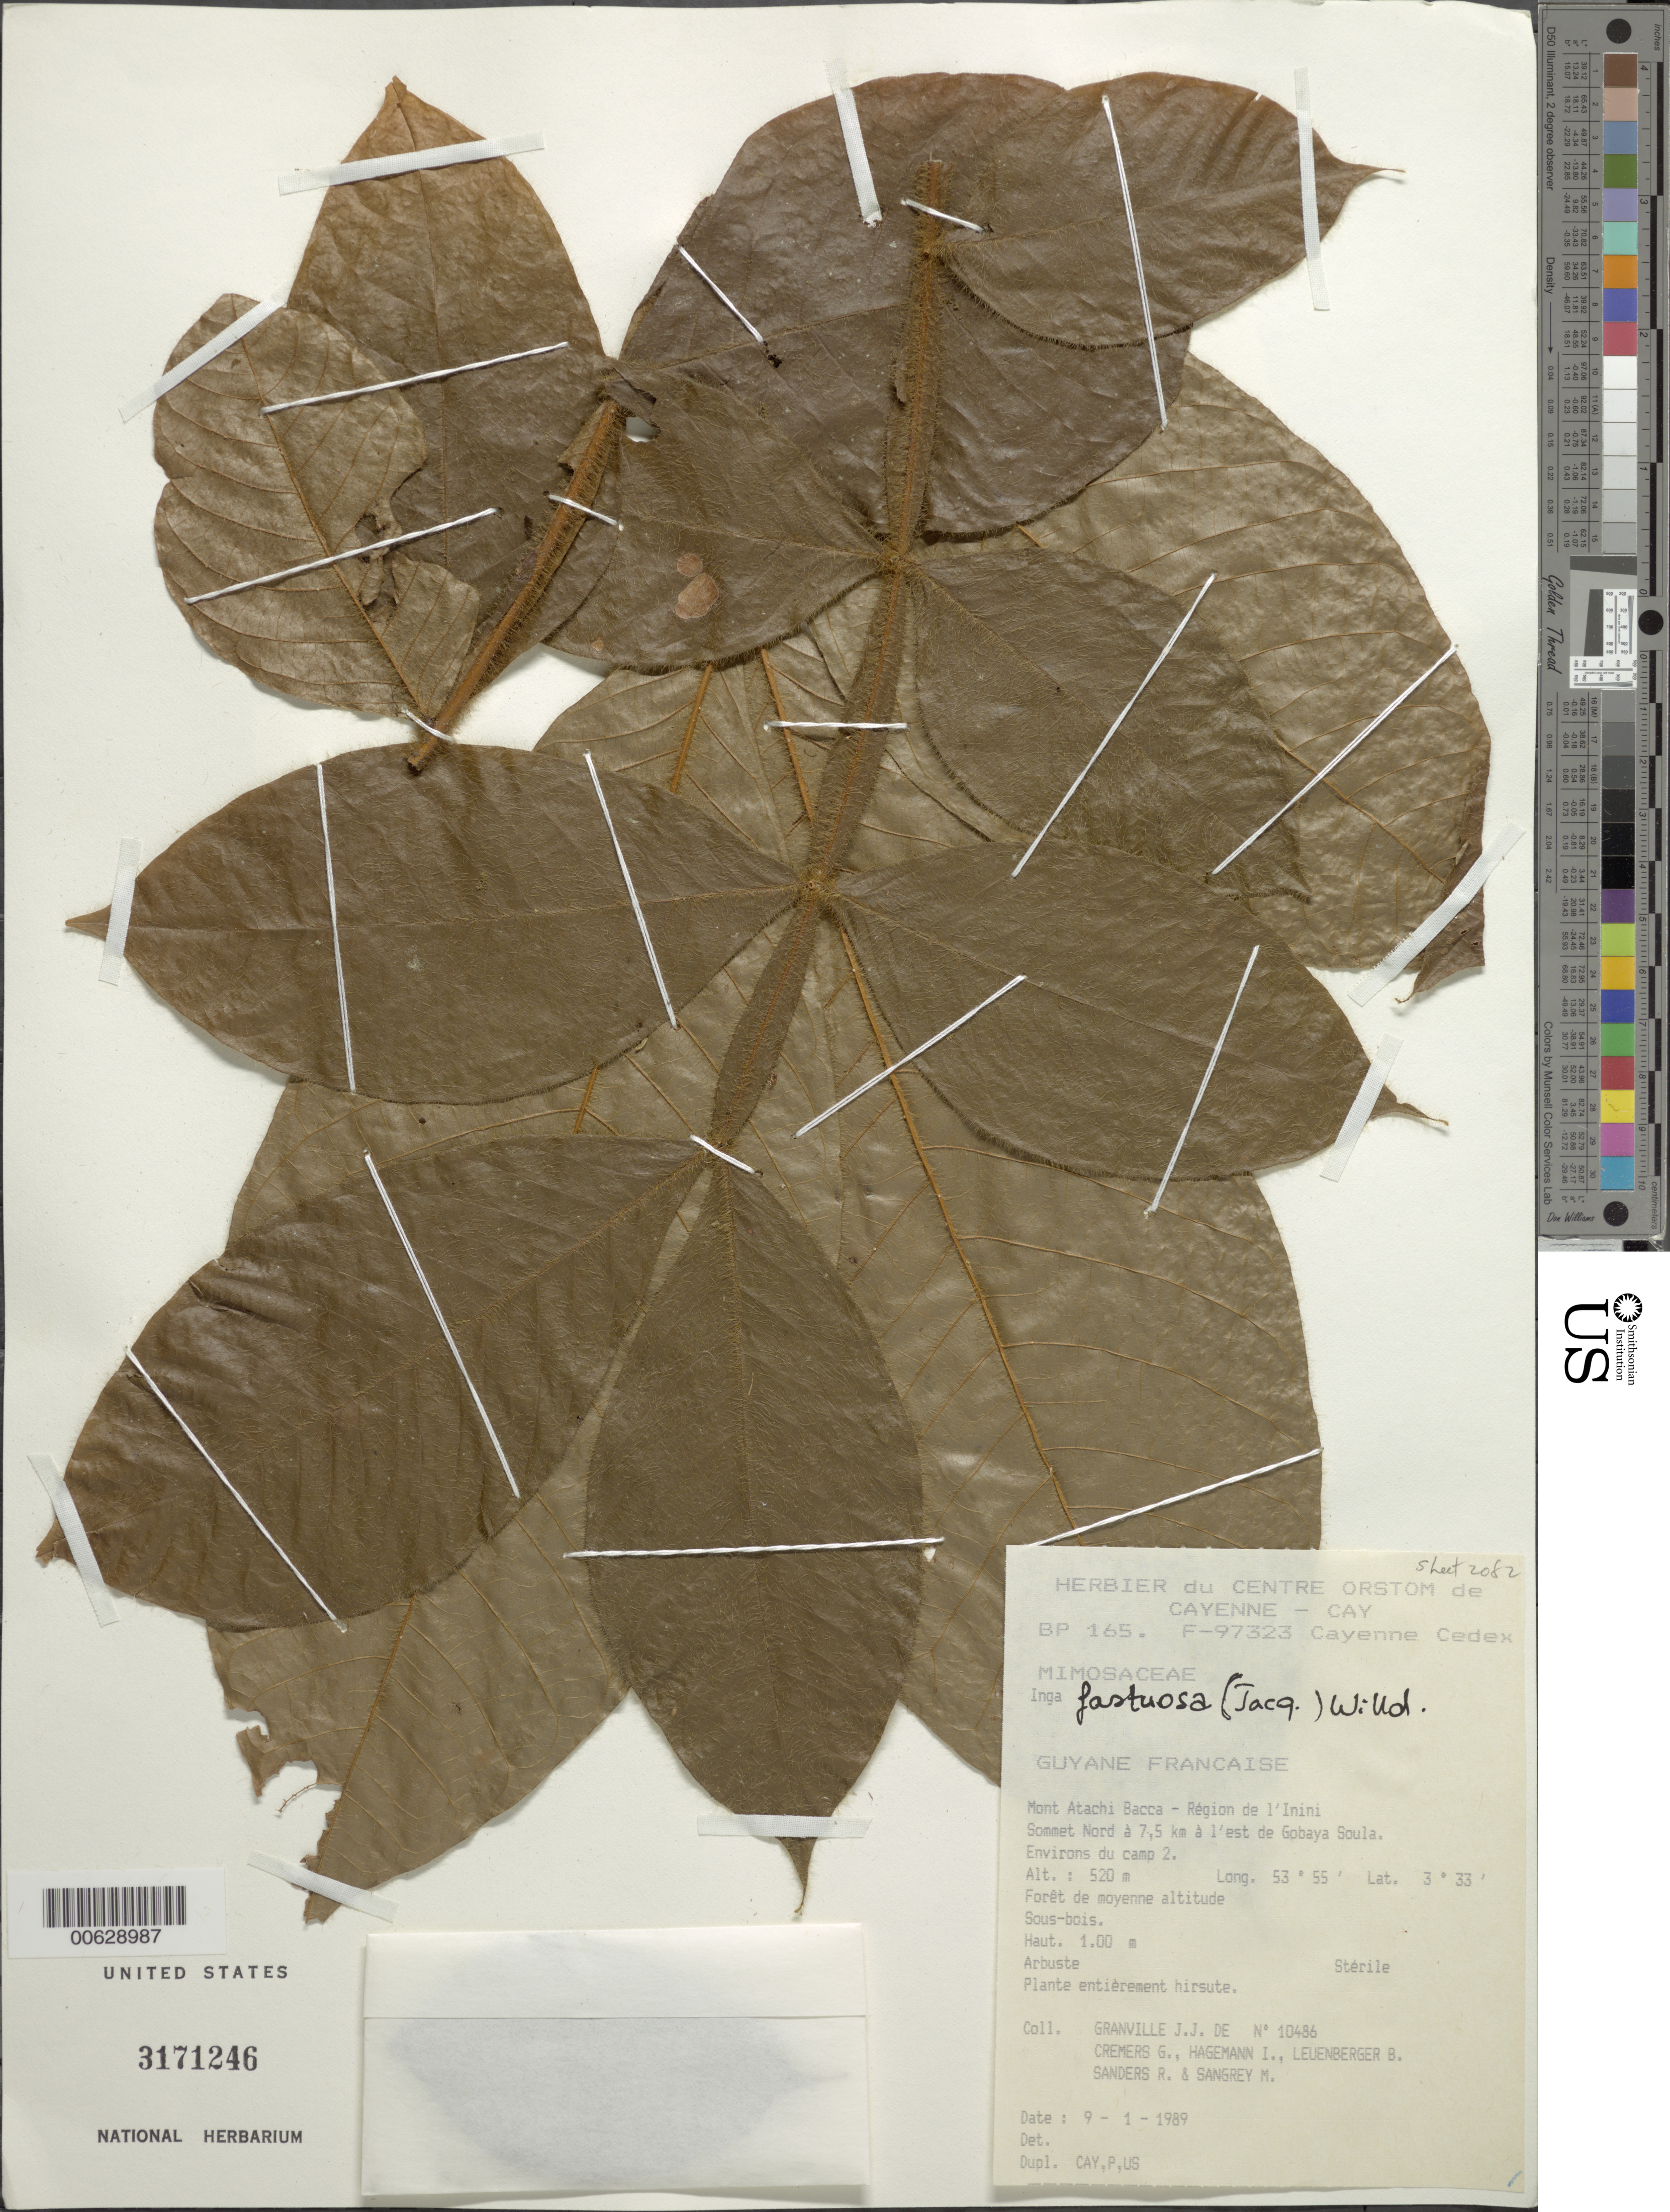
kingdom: Plantae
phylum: Tracheophyta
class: Magnoliopsida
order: Fabales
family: Fabaceae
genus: Inga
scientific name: Inga fastuosa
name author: (Jacq.) Willd.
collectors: J.-J. de Granville, G. Cremers, J. Hagemann, B. E. Leuenberger & M. S. Sangrey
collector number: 10486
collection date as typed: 9-Jan-89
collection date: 1989-01-09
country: French Guiana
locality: Mont Atachi Bacca, région de l'Inini. Sommet nord, a 7.5 km a l'est de Gobaya Soula. Env. du camp 2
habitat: Foret de moyenne altitude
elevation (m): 520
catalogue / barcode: US 3171246